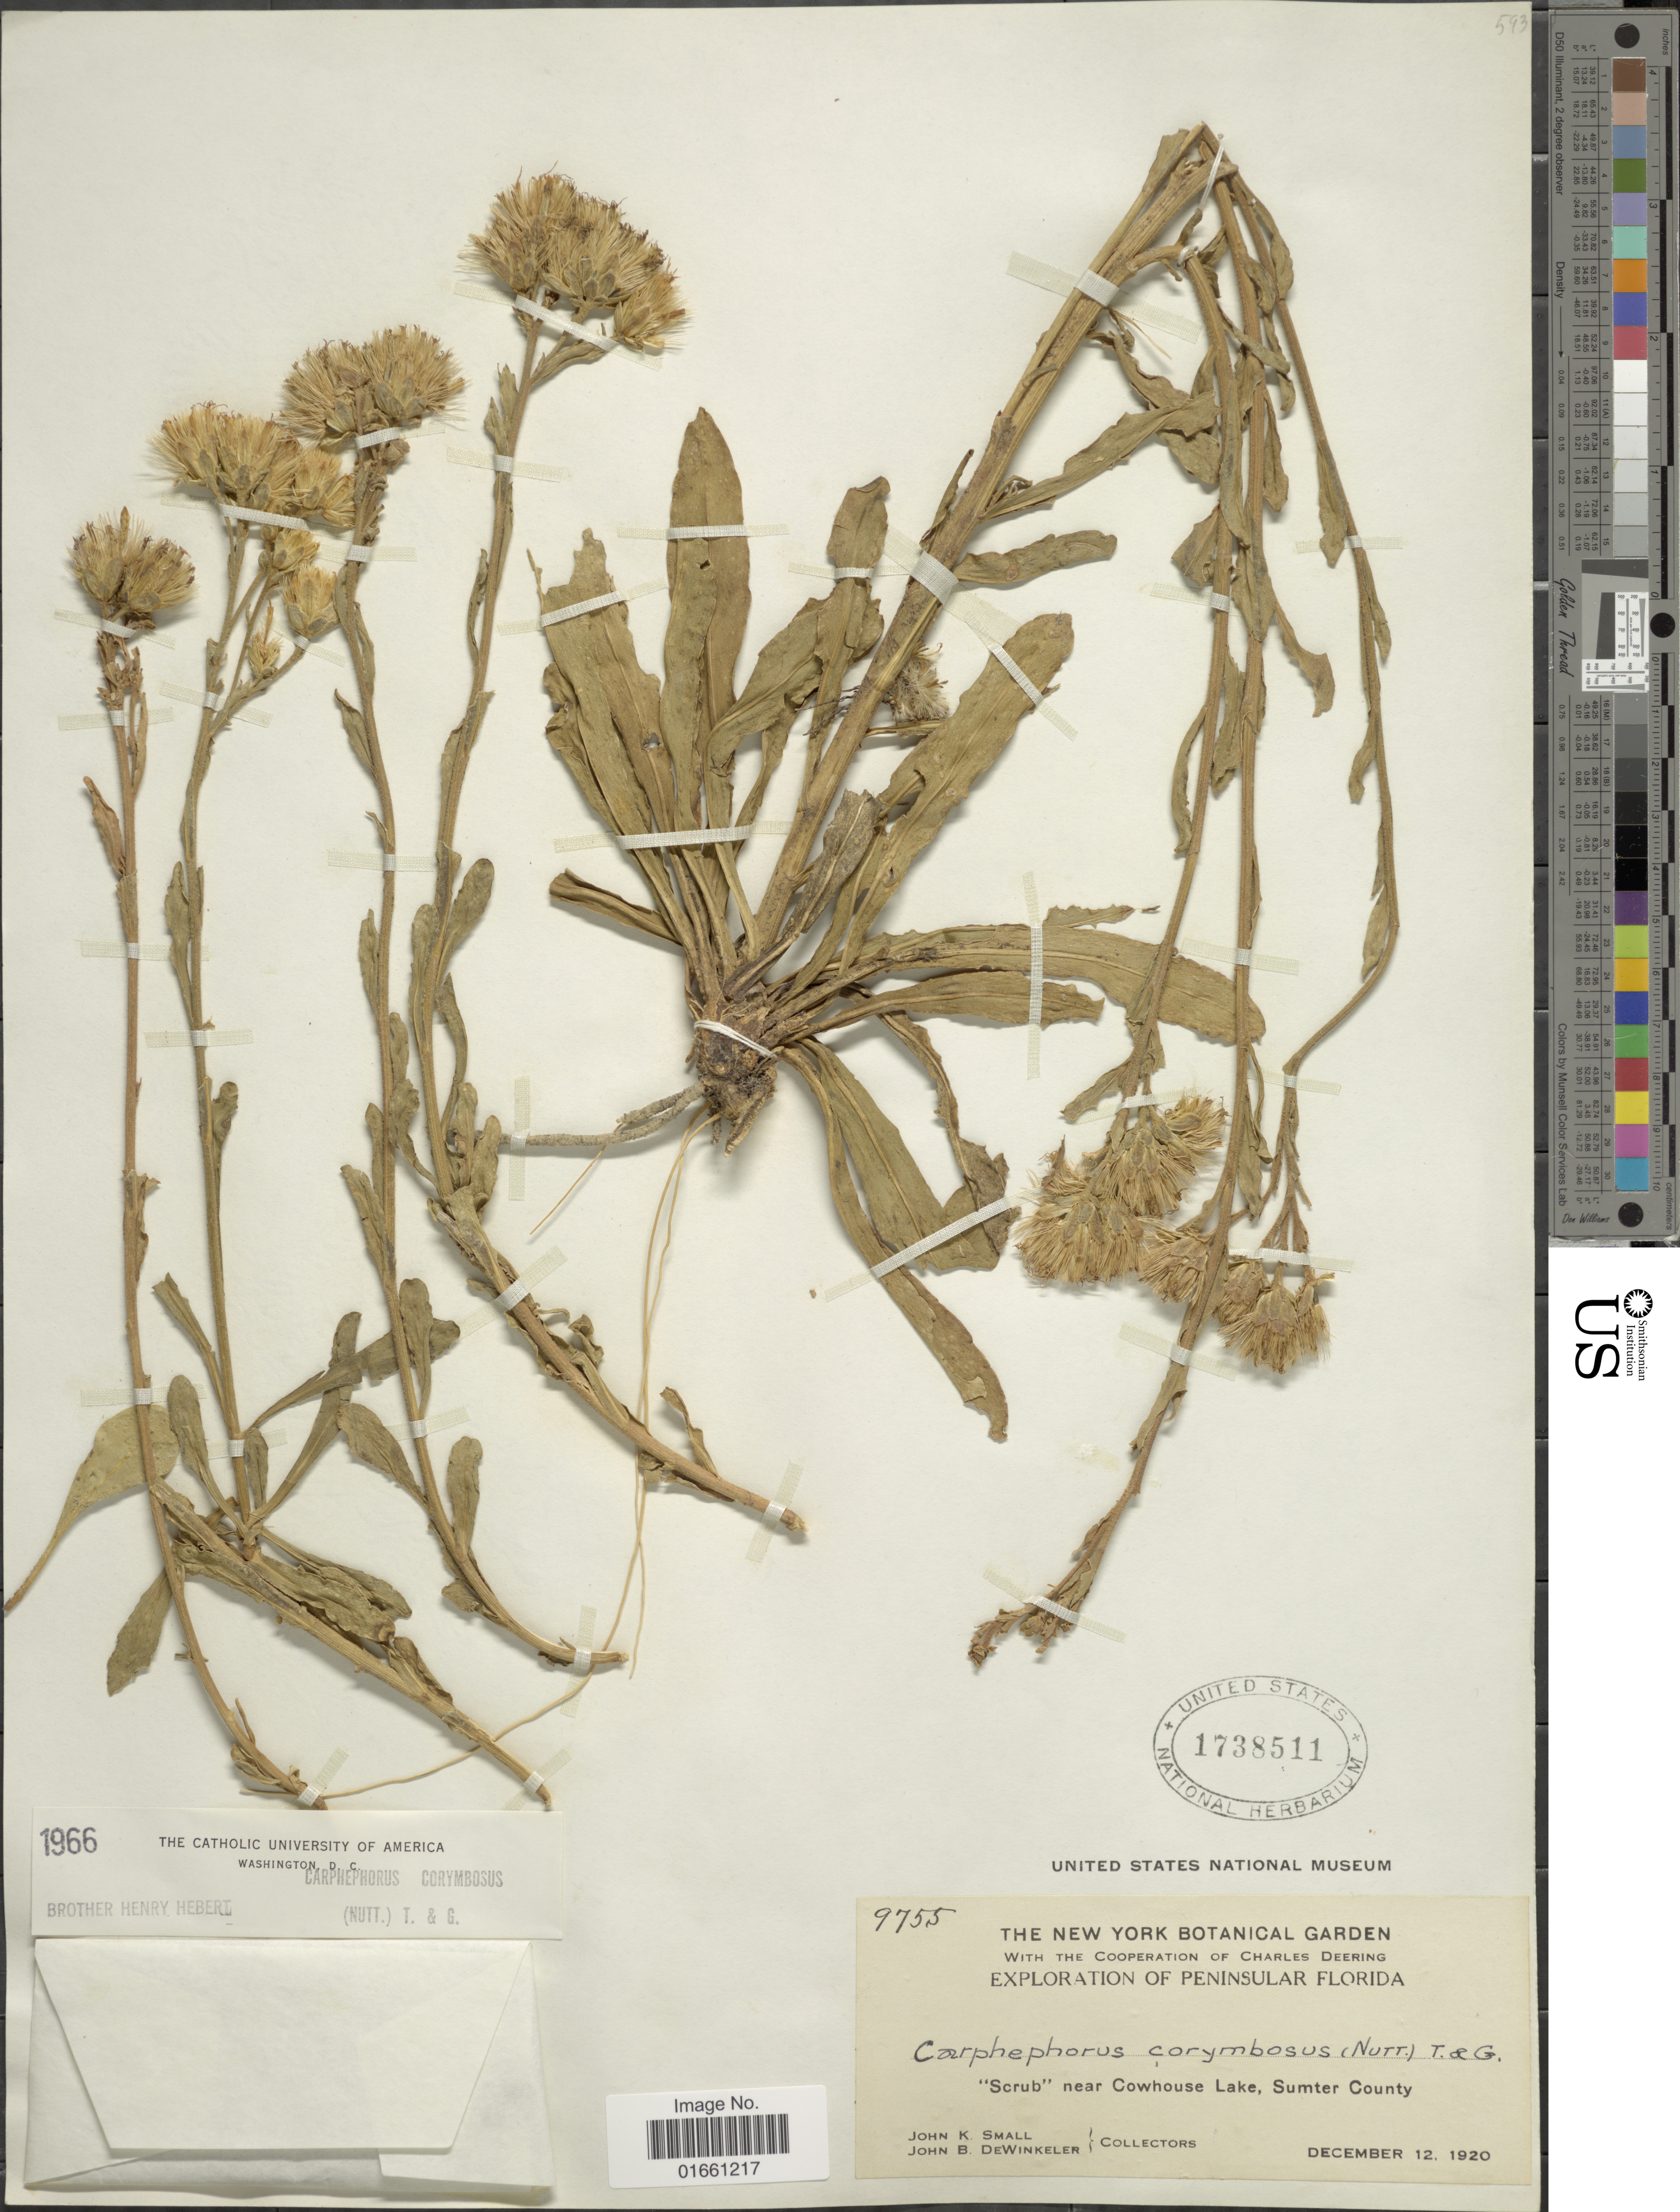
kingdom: Plantae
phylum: Tracheophyta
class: Magnoliopsida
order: Asterales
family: Asteraceae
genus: Carphephorus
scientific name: Carphephorus corymbosus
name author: (Nutt.) Torr. & A. Gray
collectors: J. K. Small & J. B. Dewinkeler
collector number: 9755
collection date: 1920-12-12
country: United States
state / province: Florida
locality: Peninsular Florida, "Scrub" near Cowhouse Lake, Sumter County.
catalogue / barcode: US 1738511